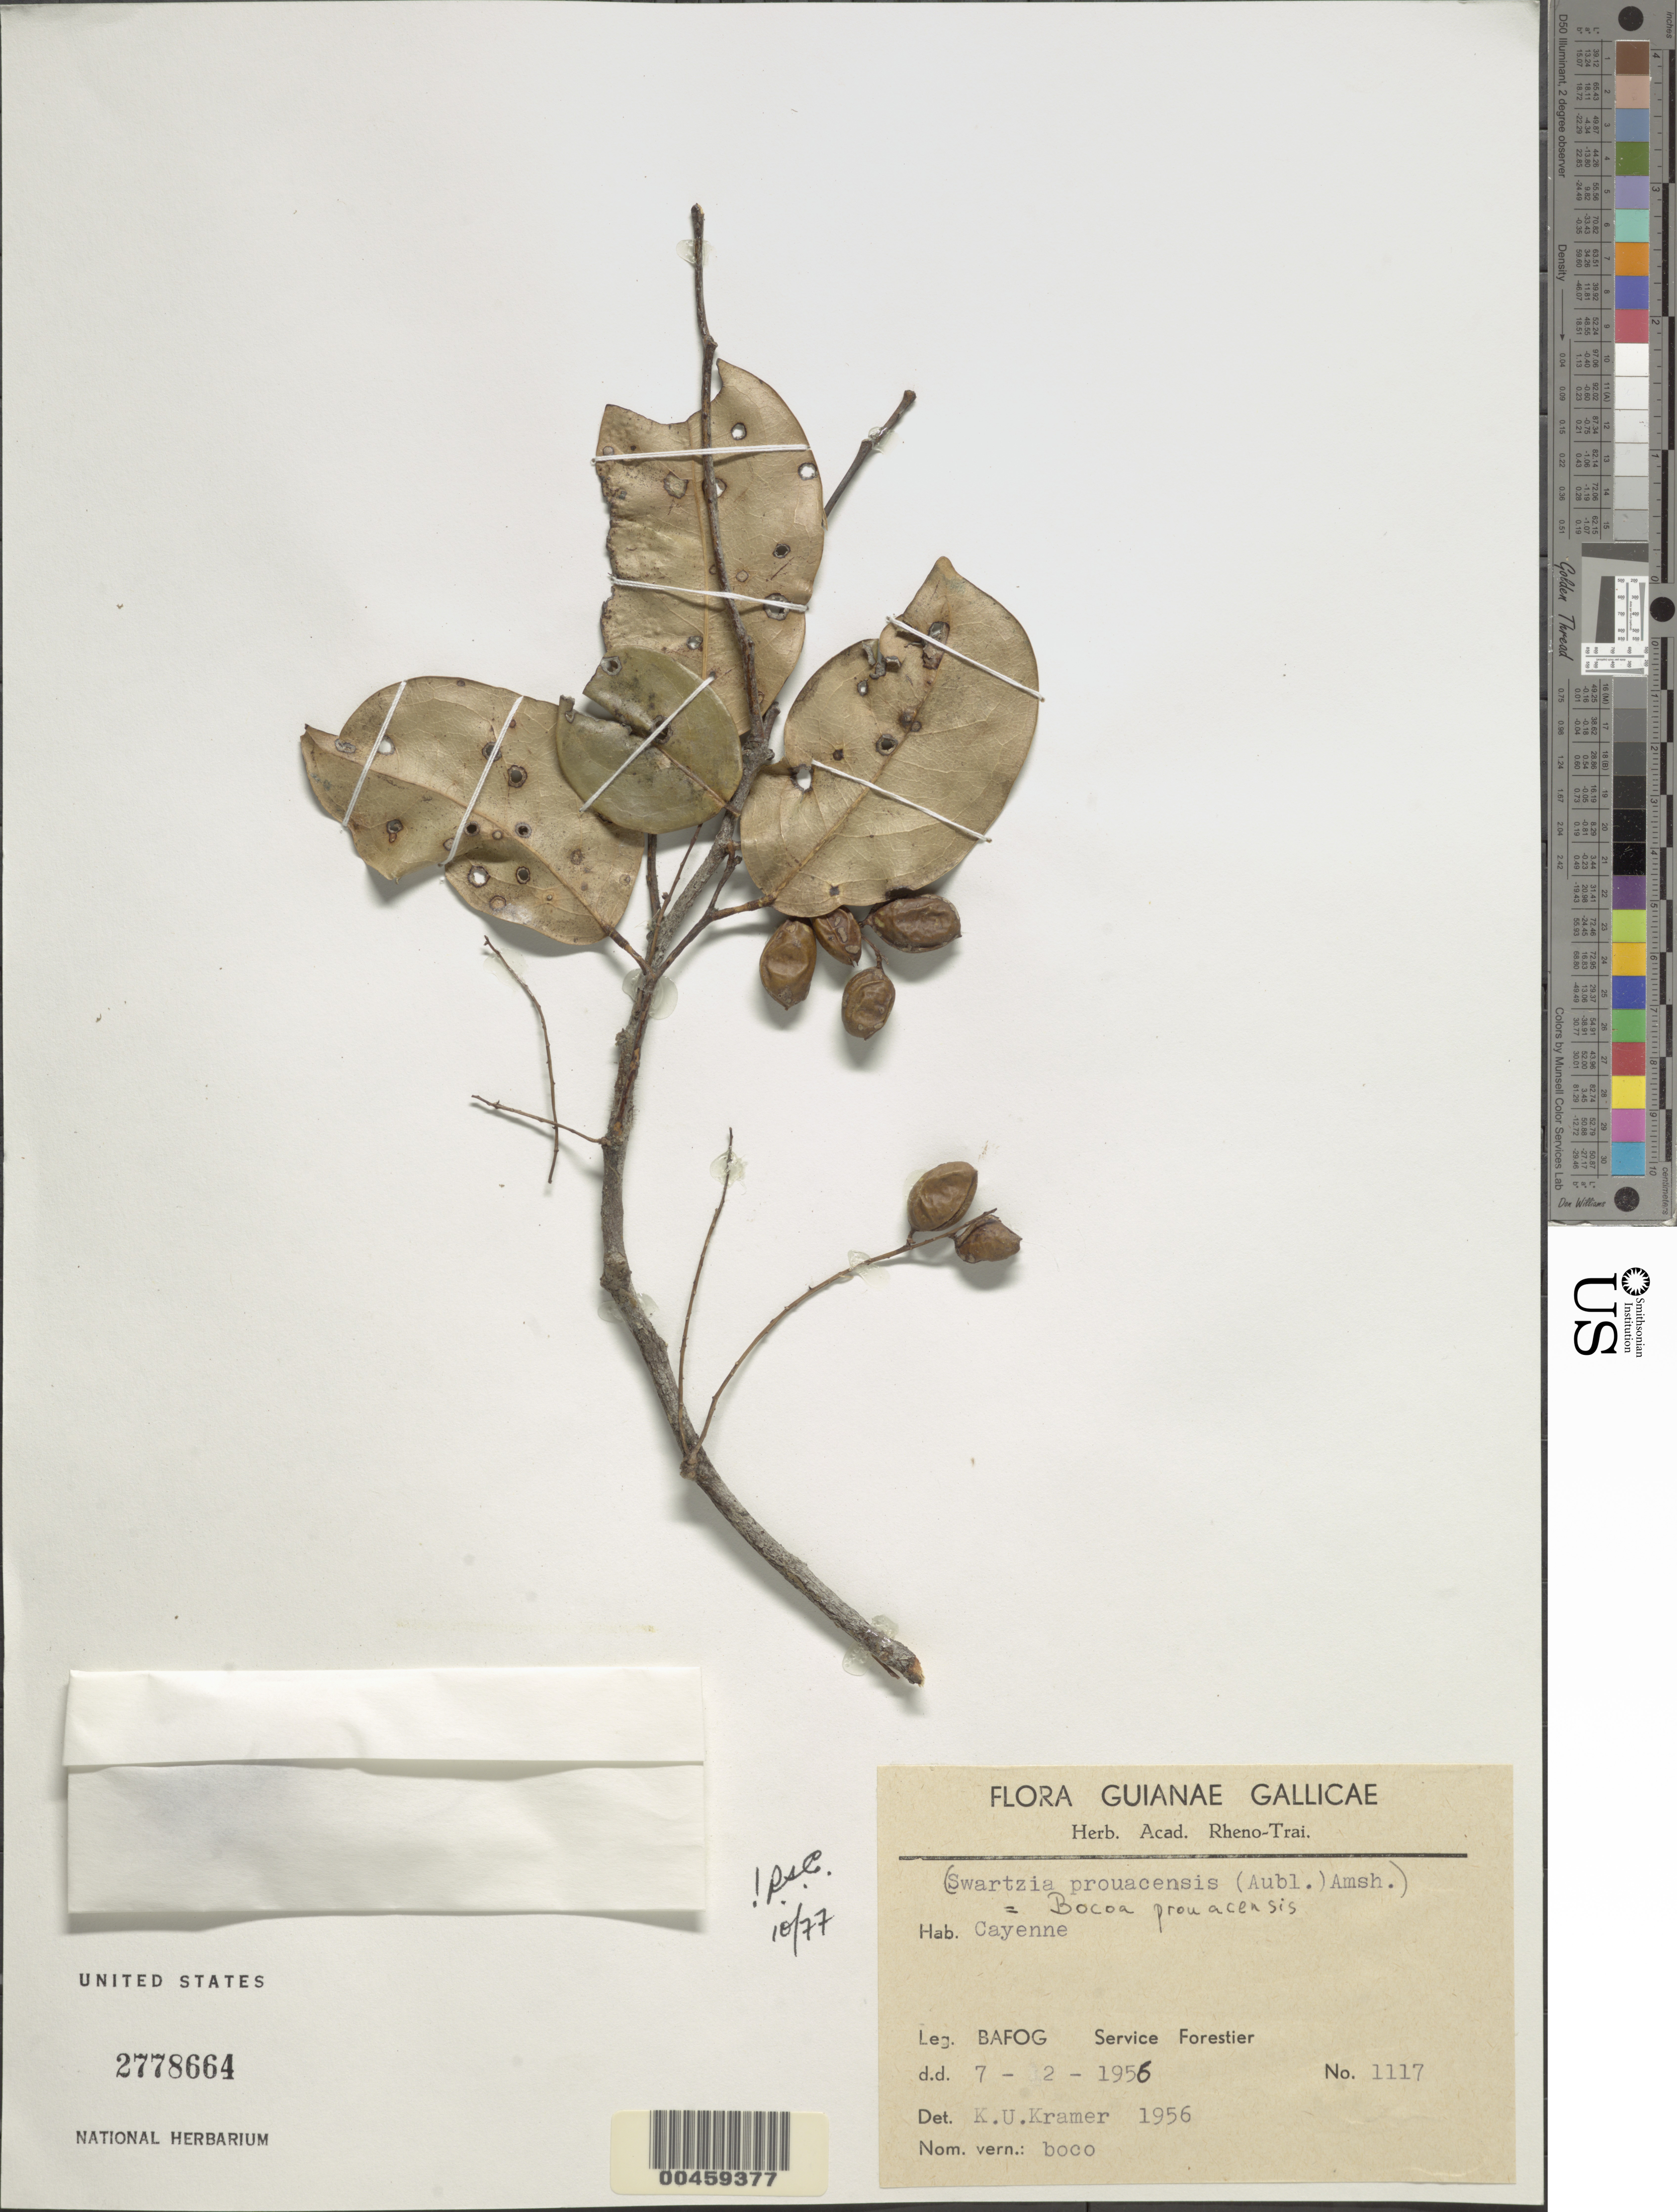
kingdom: Plantae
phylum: Tracheophyta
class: Magnoliopsida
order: Fabales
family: Fabaceae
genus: Bocoa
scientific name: Bocoa prouacensis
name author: Aubl.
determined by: Cowan, R. S.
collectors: B.A.F.O.G.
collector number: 1117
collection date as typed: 07 Feb 1956 or 02 Jul 1956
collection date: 1956-02-07 or 1956-07-02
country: French Guiana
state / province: Cayenne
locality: Cayenne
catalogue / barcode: US 2778664